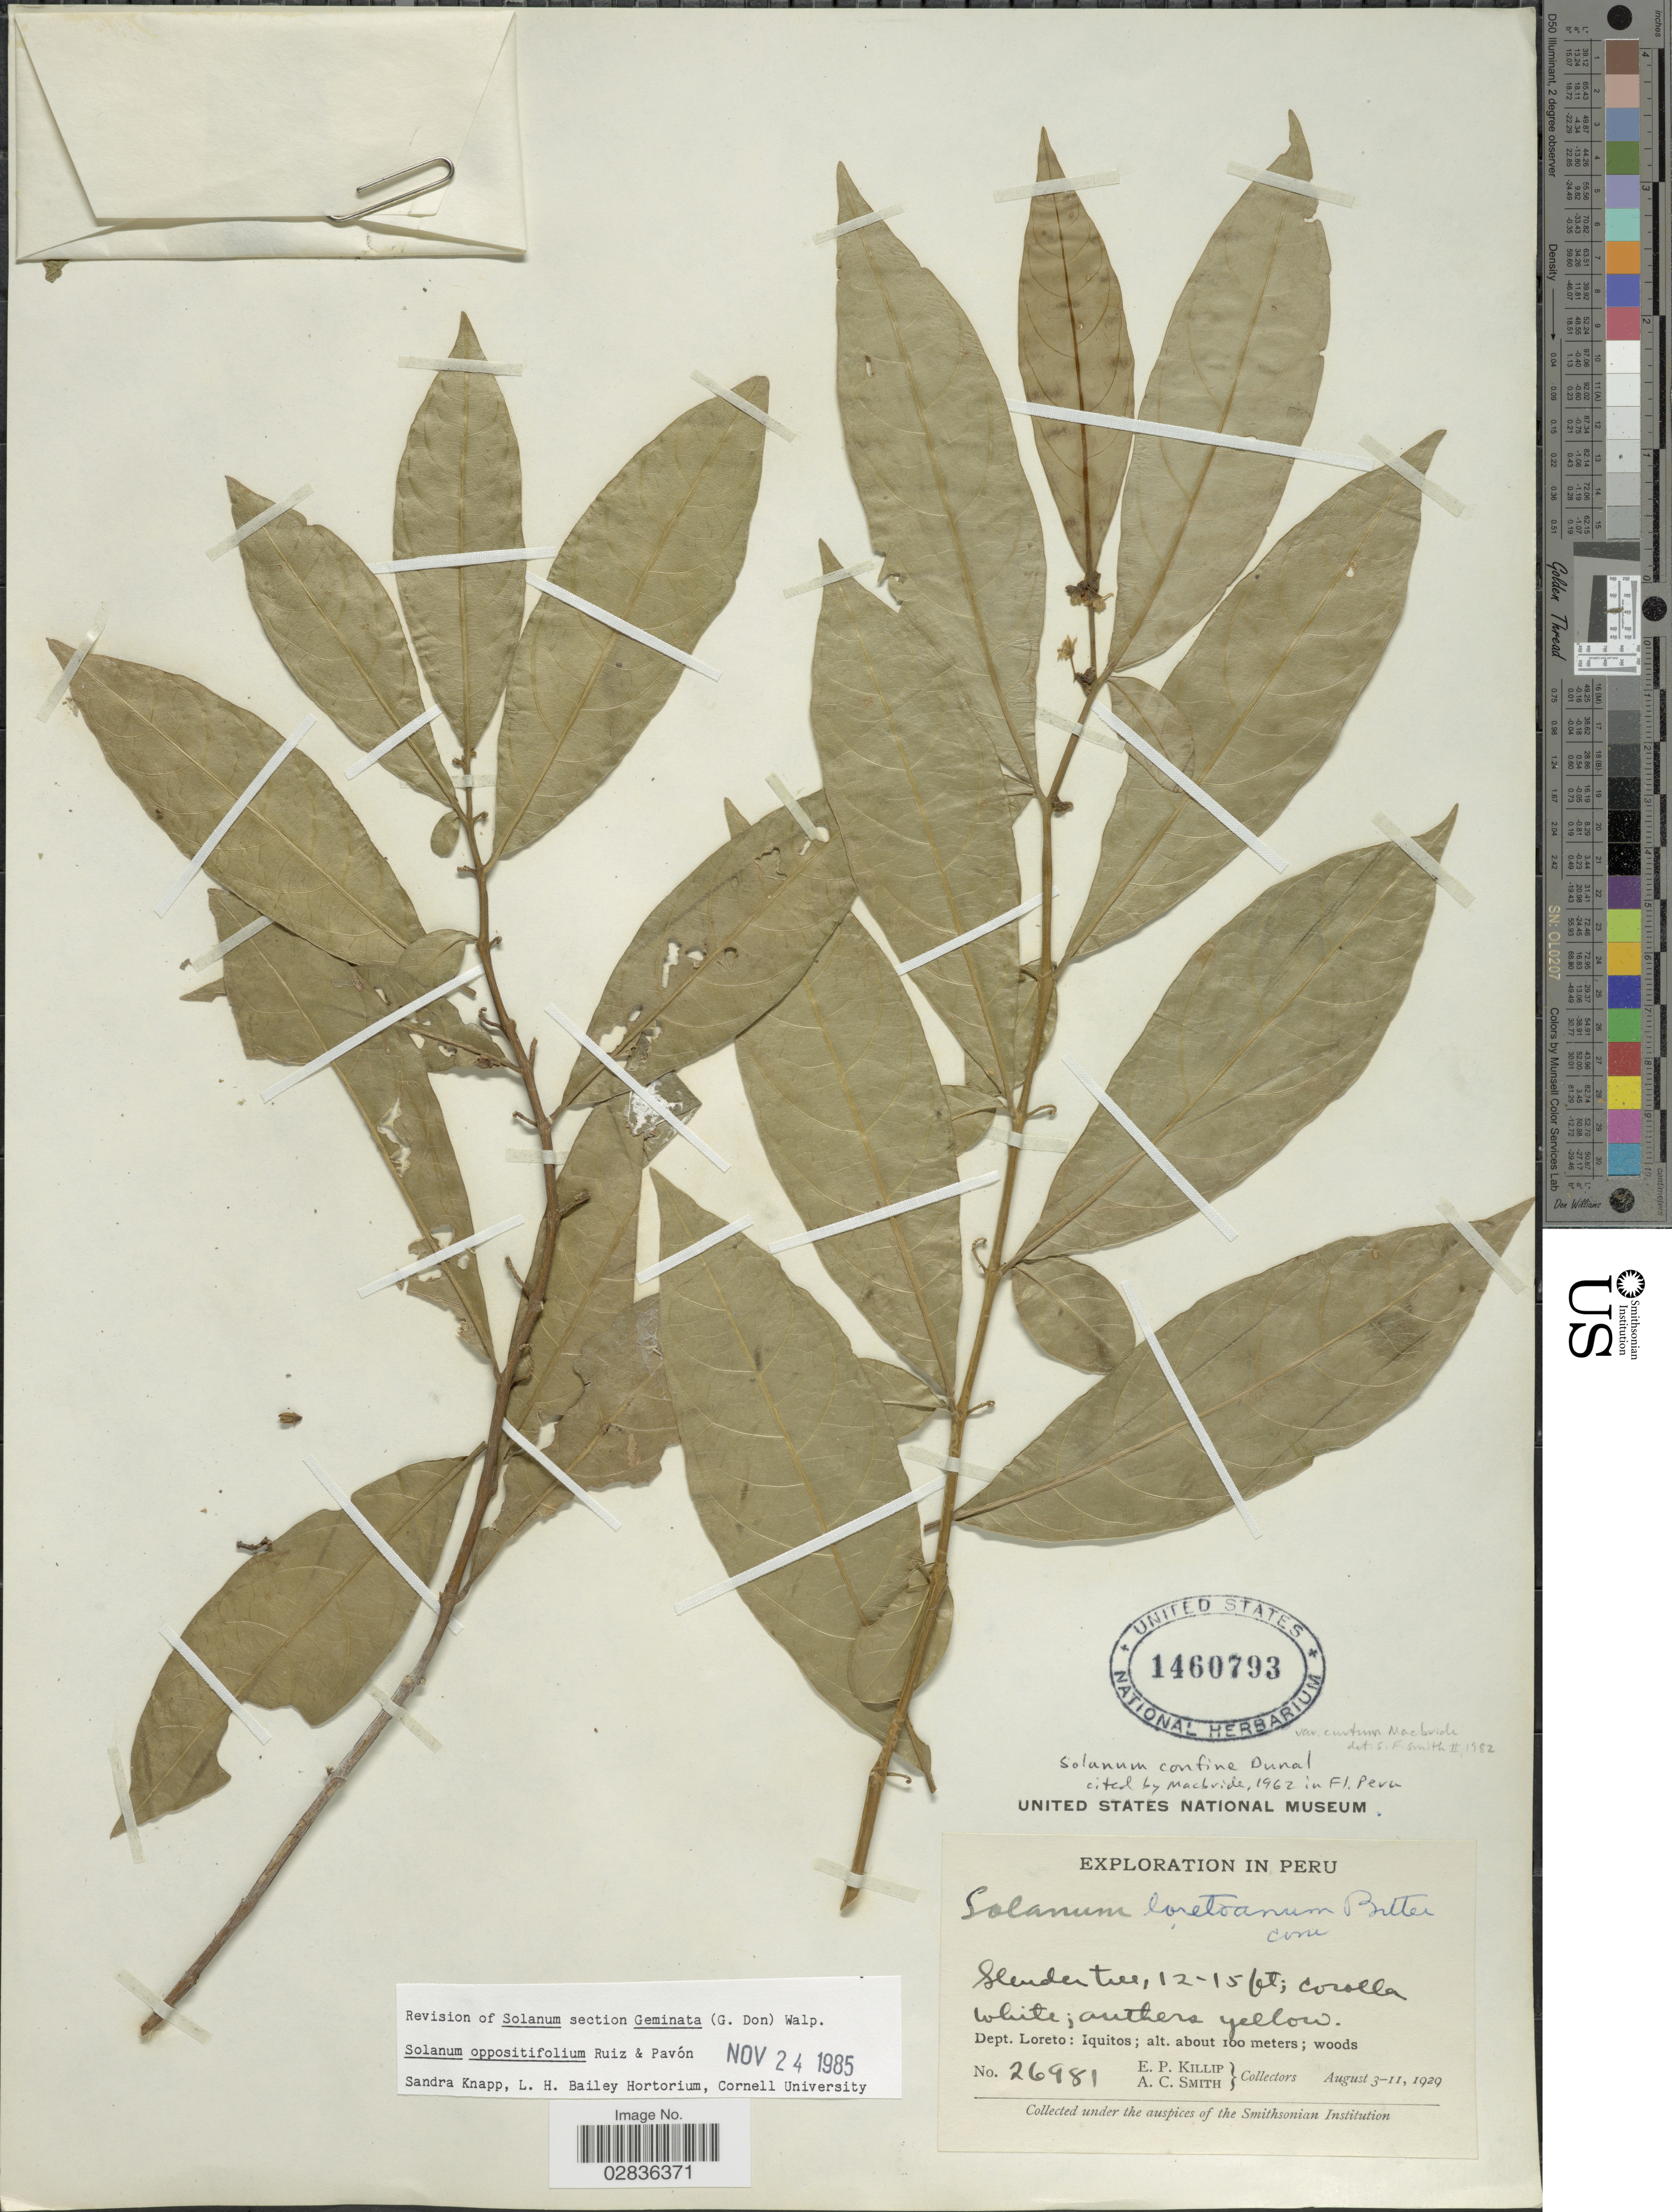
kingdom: Plantae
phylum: Tracheophyta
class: Magnoliopsida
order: Solanales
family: Solanaceae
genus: Solanum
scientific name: Solanum oppositifolium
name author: Ruiz & Pav.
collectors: E. P. Killip & A. C. Smith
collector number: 26981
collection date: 1929-08-03/1929-08-11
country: Peru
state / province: Loreto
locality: Dept. Loreto: Iquitos.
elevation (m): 100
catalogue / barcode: US 1460793